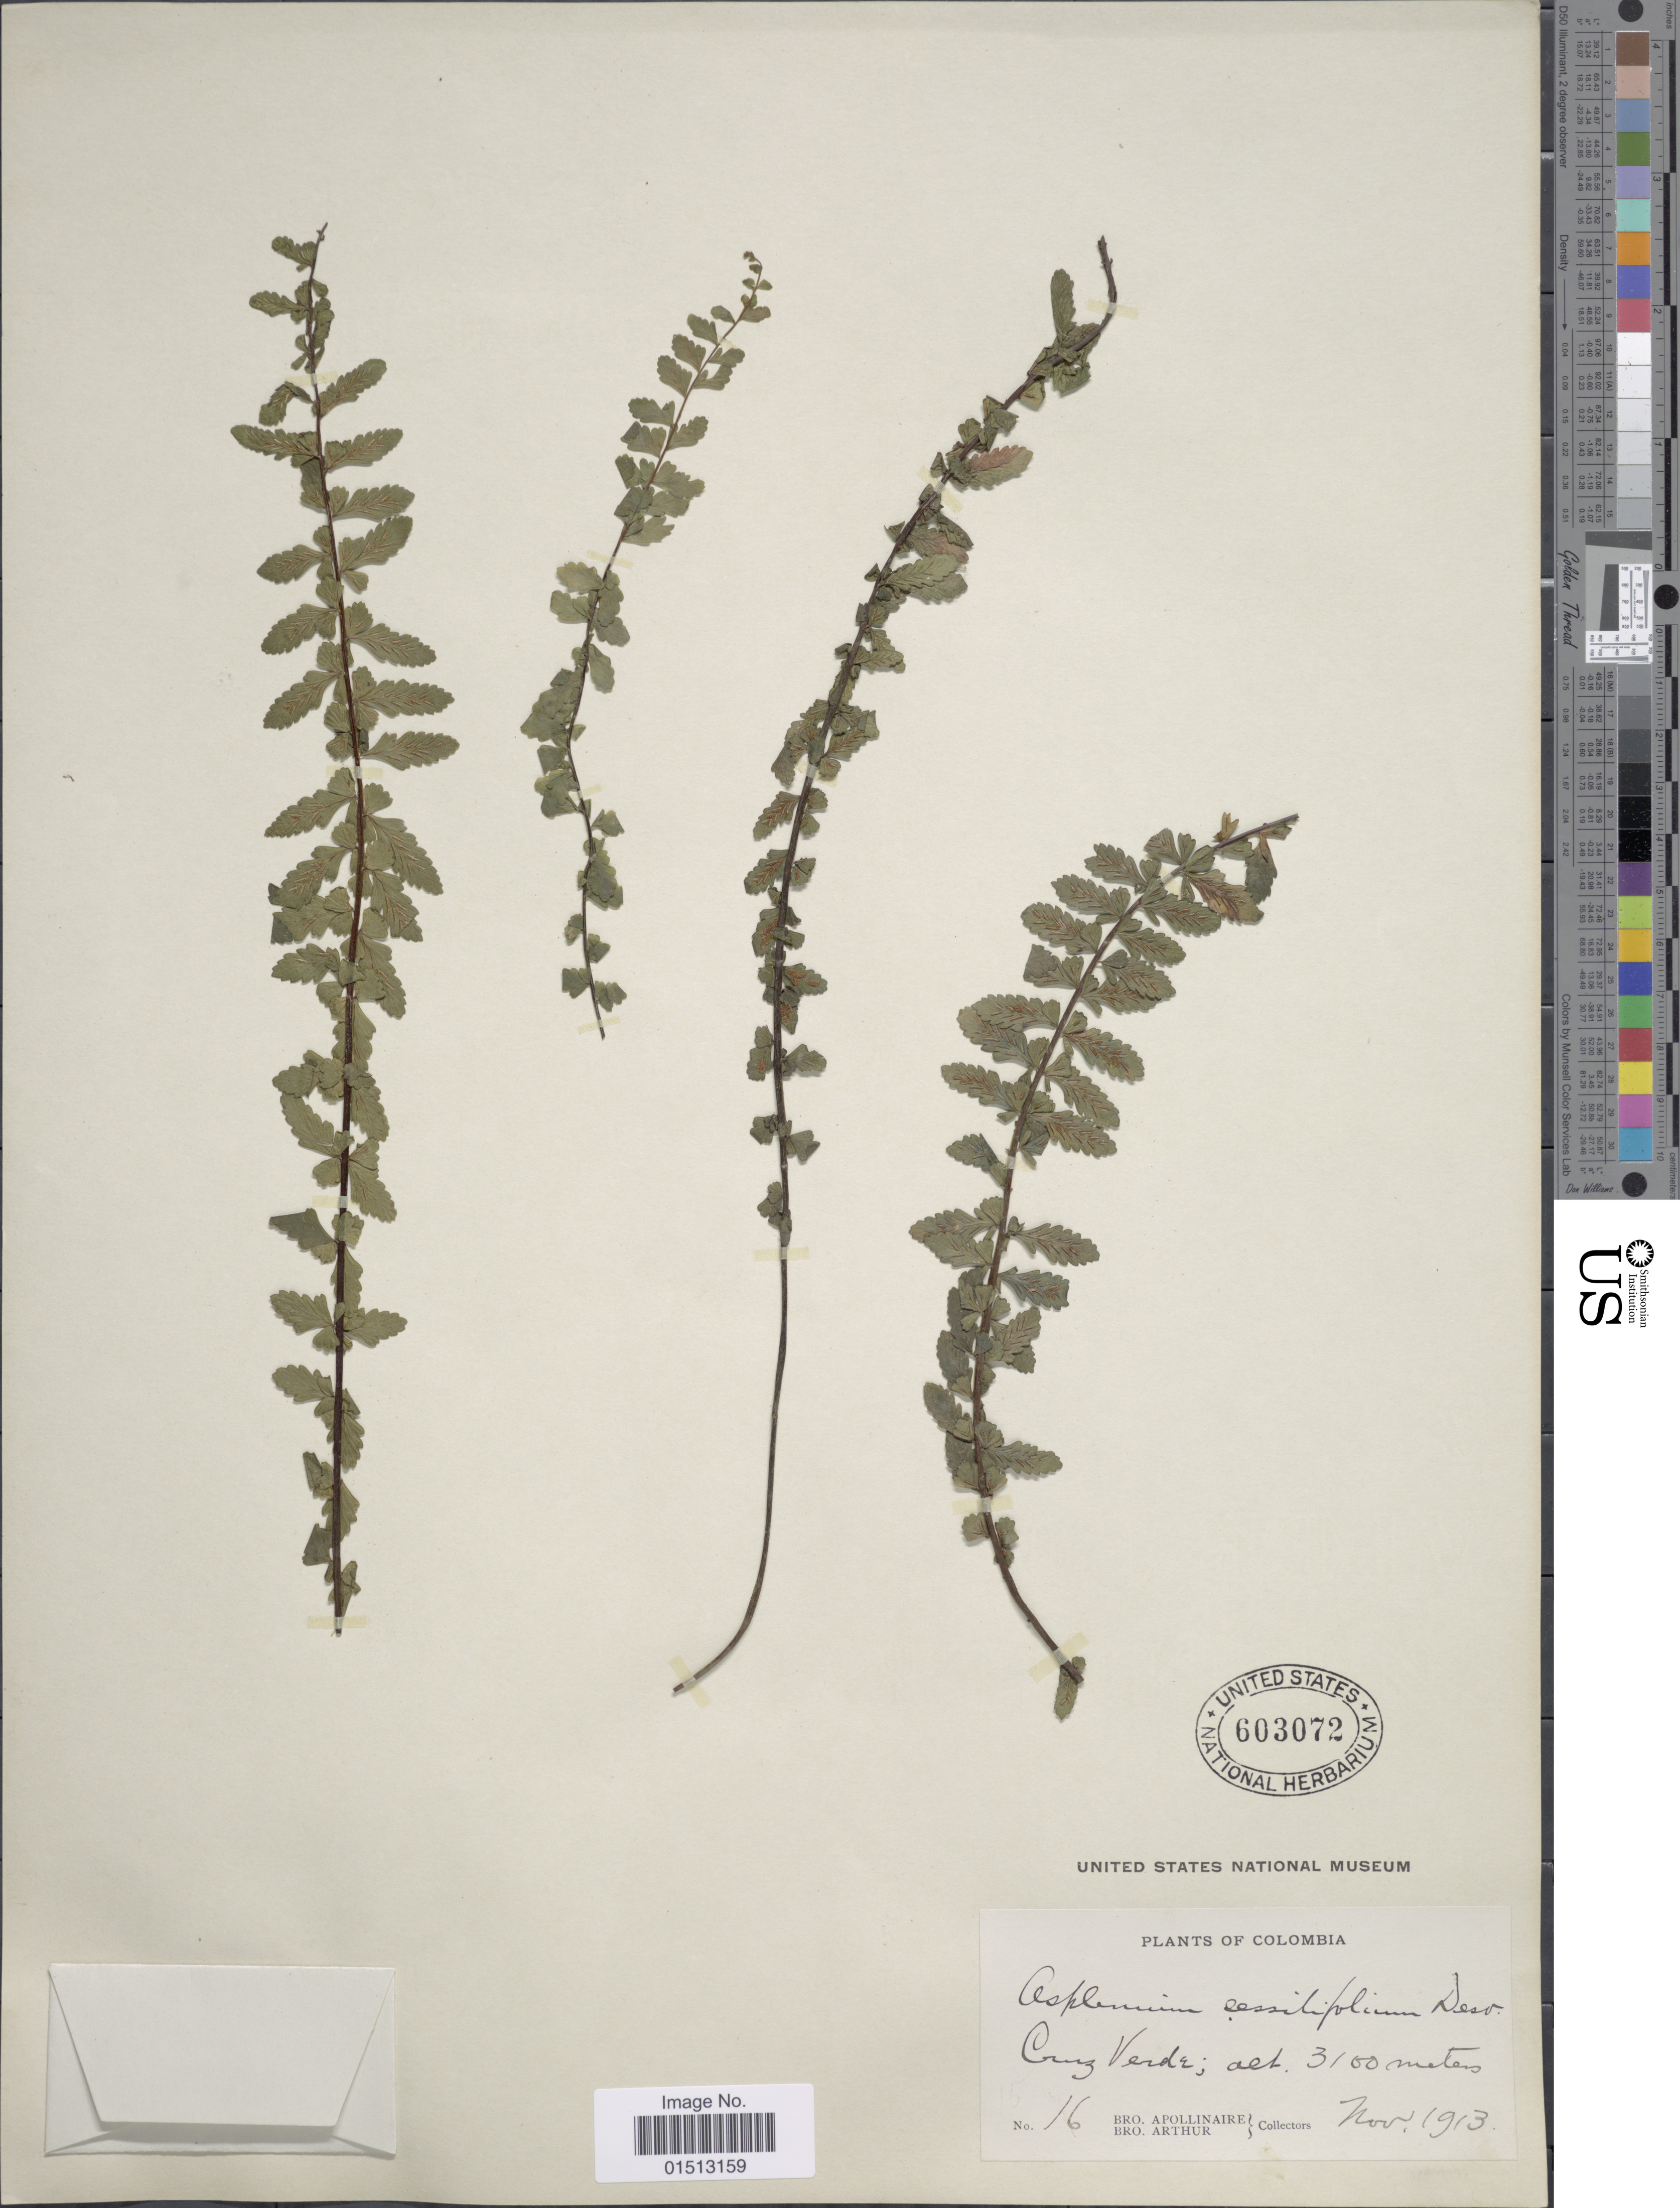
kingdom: Plantae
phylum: Tracheophyta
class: Polypodiopsida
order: Polypodiales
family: Aspleniaceae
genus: Asplenium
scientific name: Asplenium sessilifolium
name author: Desv.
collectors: Bro. Apollinaire & Bro. Arthur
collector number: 16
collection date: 1913-11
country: Colombia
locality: Cruz Verde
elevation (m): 3100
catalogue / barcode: US 603072